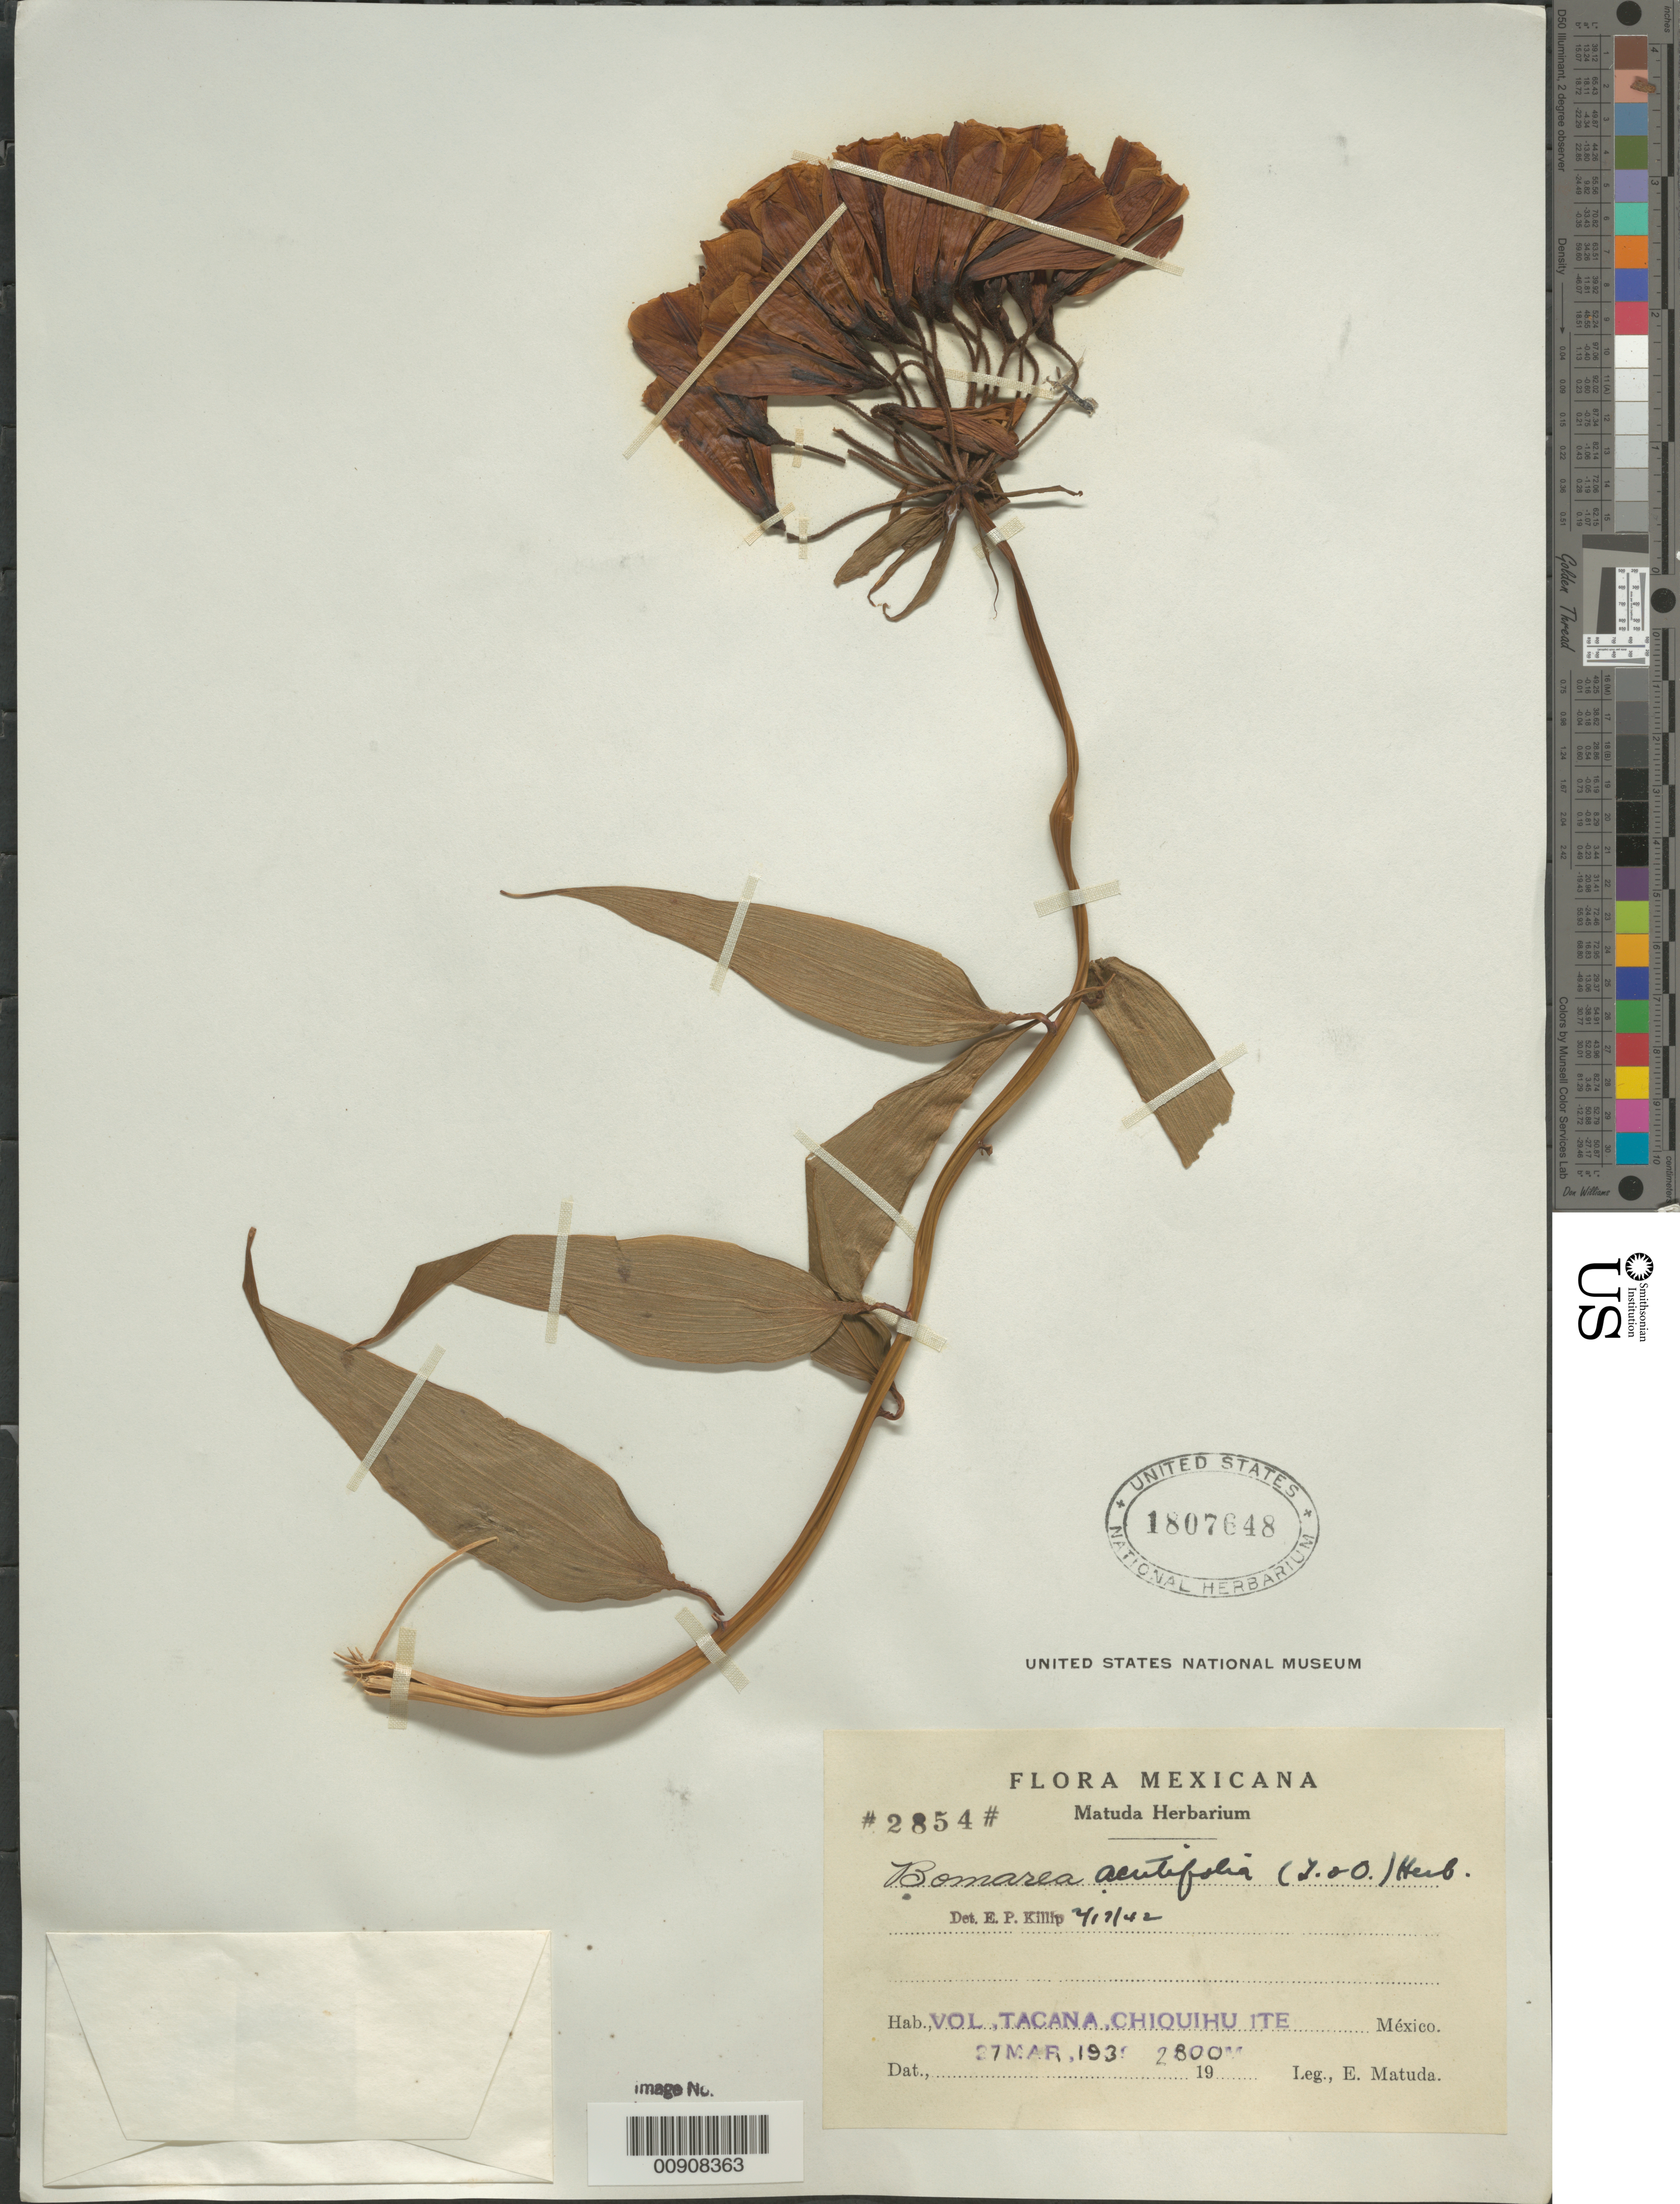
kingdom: Plantae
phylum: Tracheophyta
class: Liliopsida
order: Liliales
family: Alstroemeriaceae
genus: Bomarea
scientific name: Bomarea acutifolia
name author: (Link & Otto) Herb.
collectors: E. Matuda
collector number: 2854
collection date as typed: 27 Mar 193-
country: Mexico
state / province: Chiapas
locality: Vol. Tacana, Chiquihuite.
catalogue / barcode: US 1807648